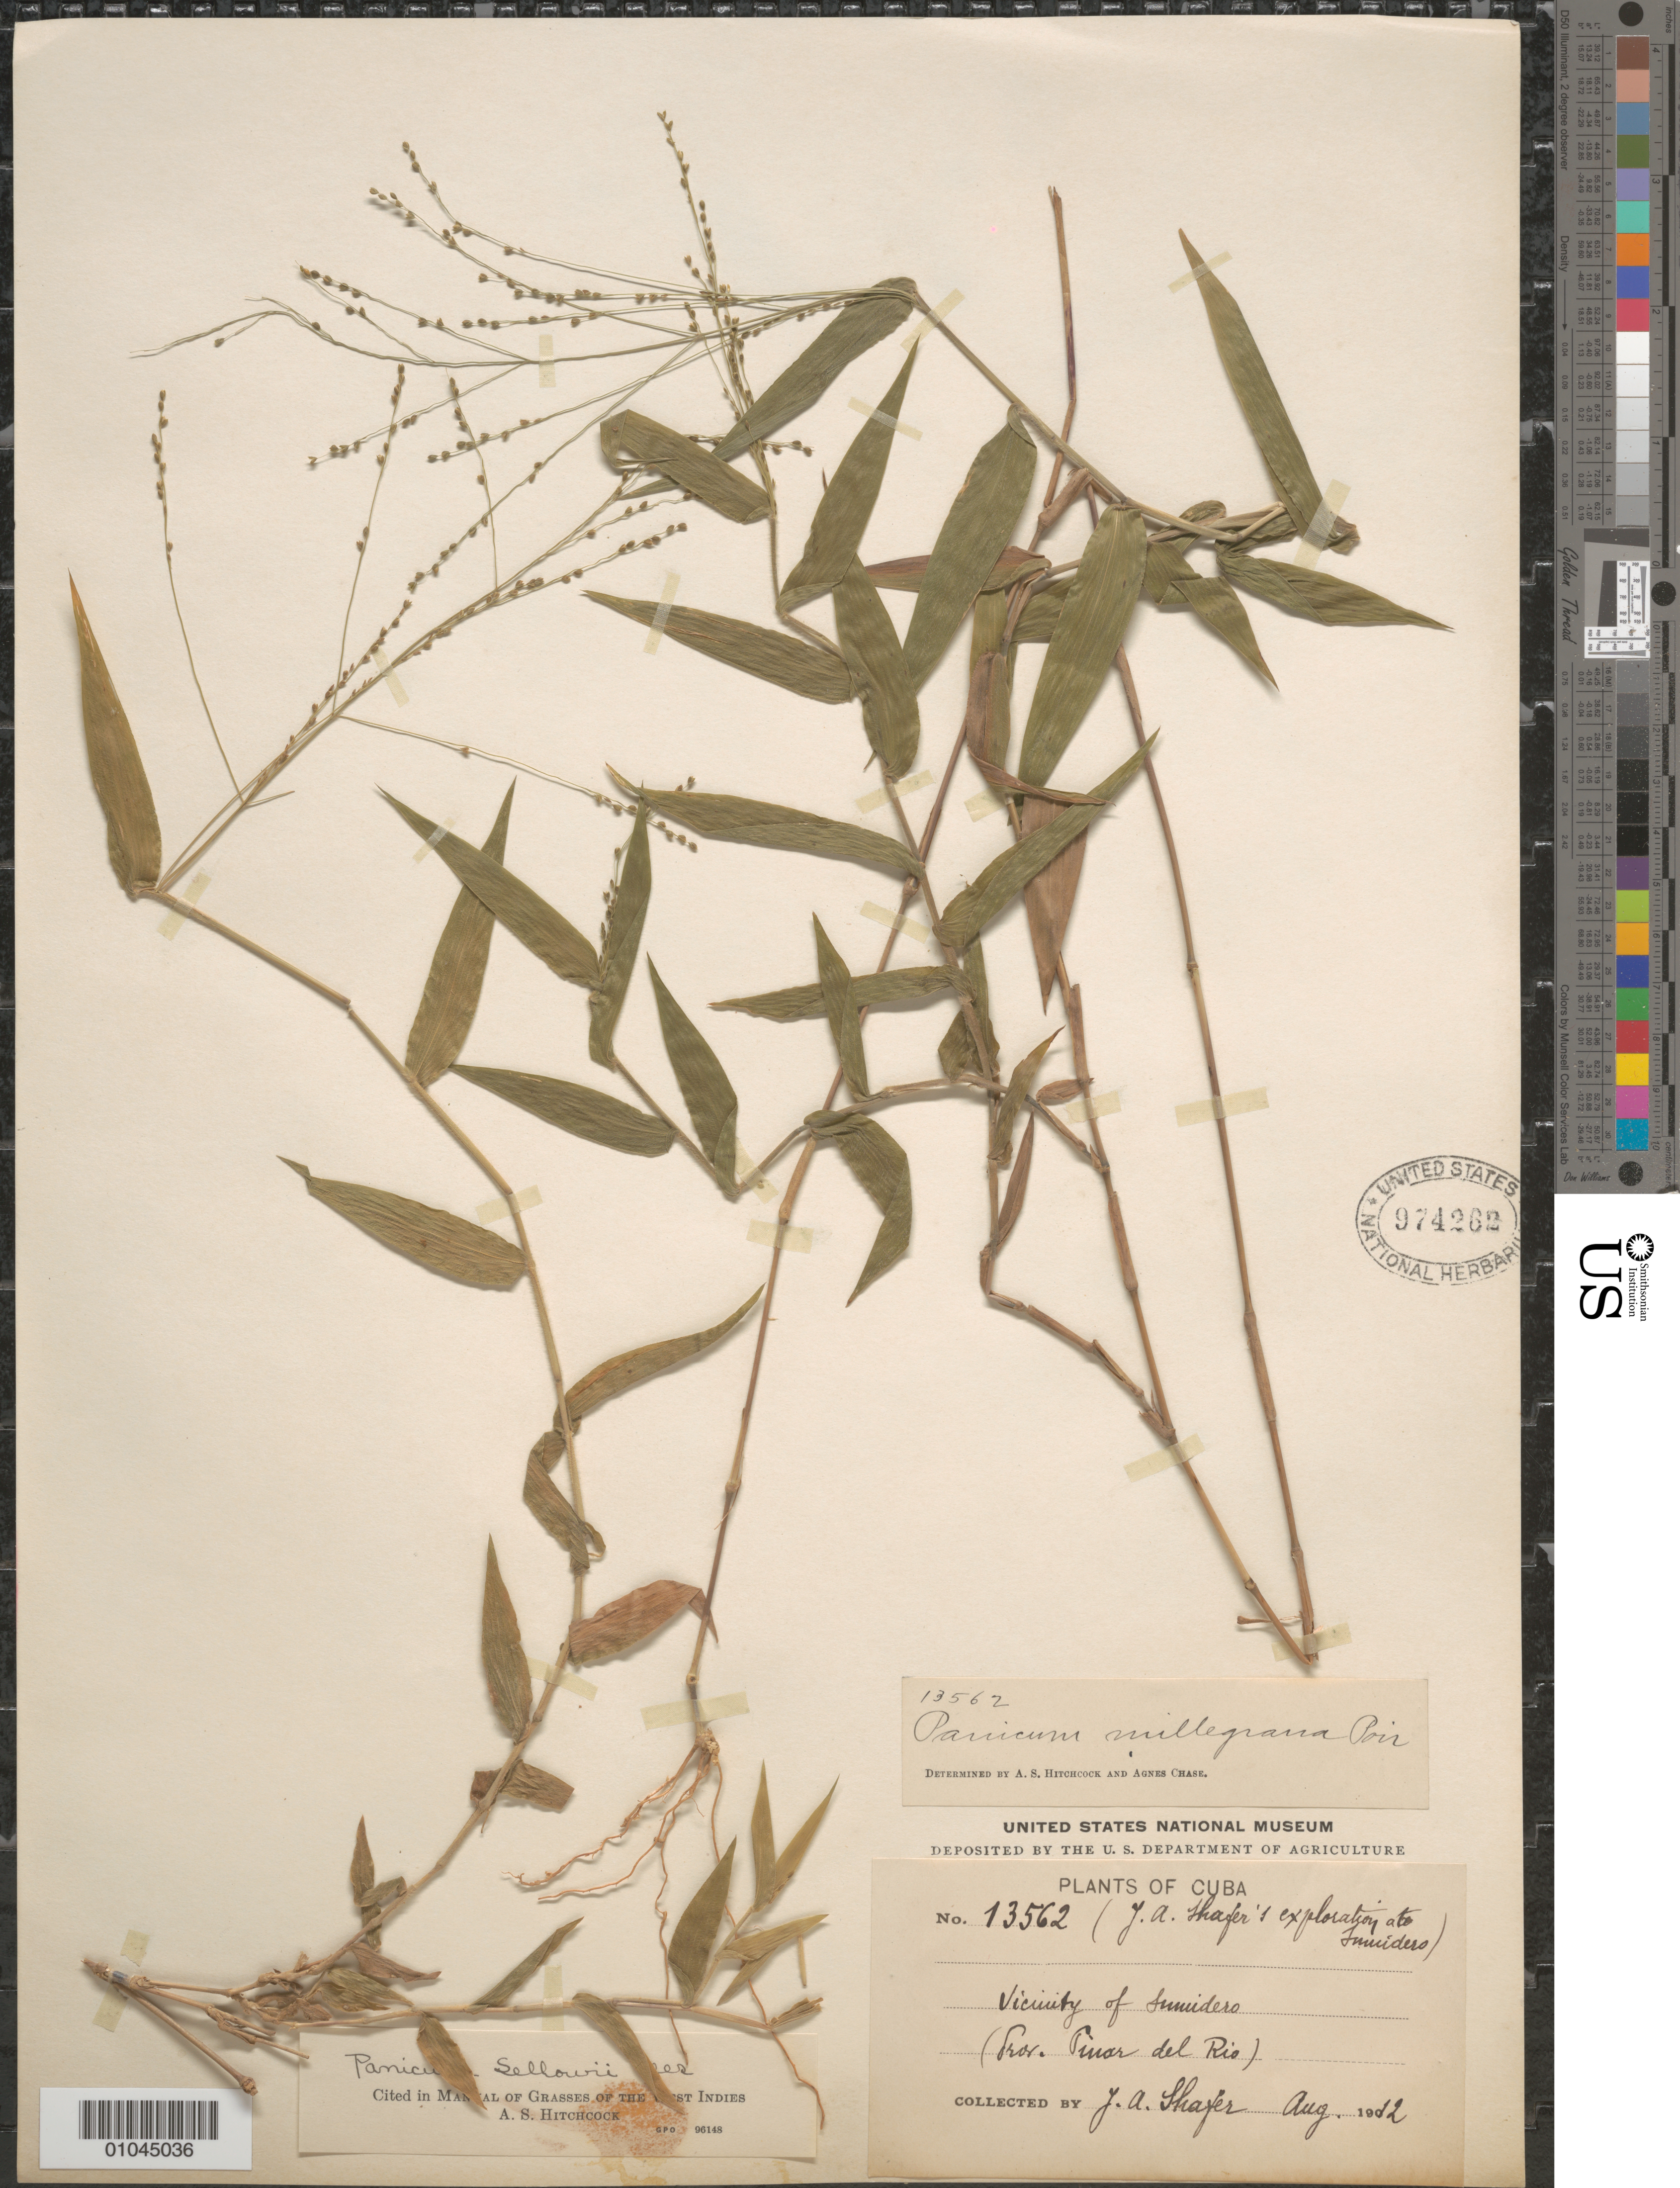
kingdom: Plantae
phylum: Tracheophyta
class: Liliopsida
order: Poales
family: Poaceae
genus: Panicum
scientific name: Panicum sellowii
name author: Nees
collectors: J. A. Shafer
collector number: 13562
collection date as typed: Aug 1912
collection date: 1912-08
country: Cuba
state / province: Pinar del Rio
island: Cuba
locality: Vicinity of Sumidero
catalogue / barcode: US 974262